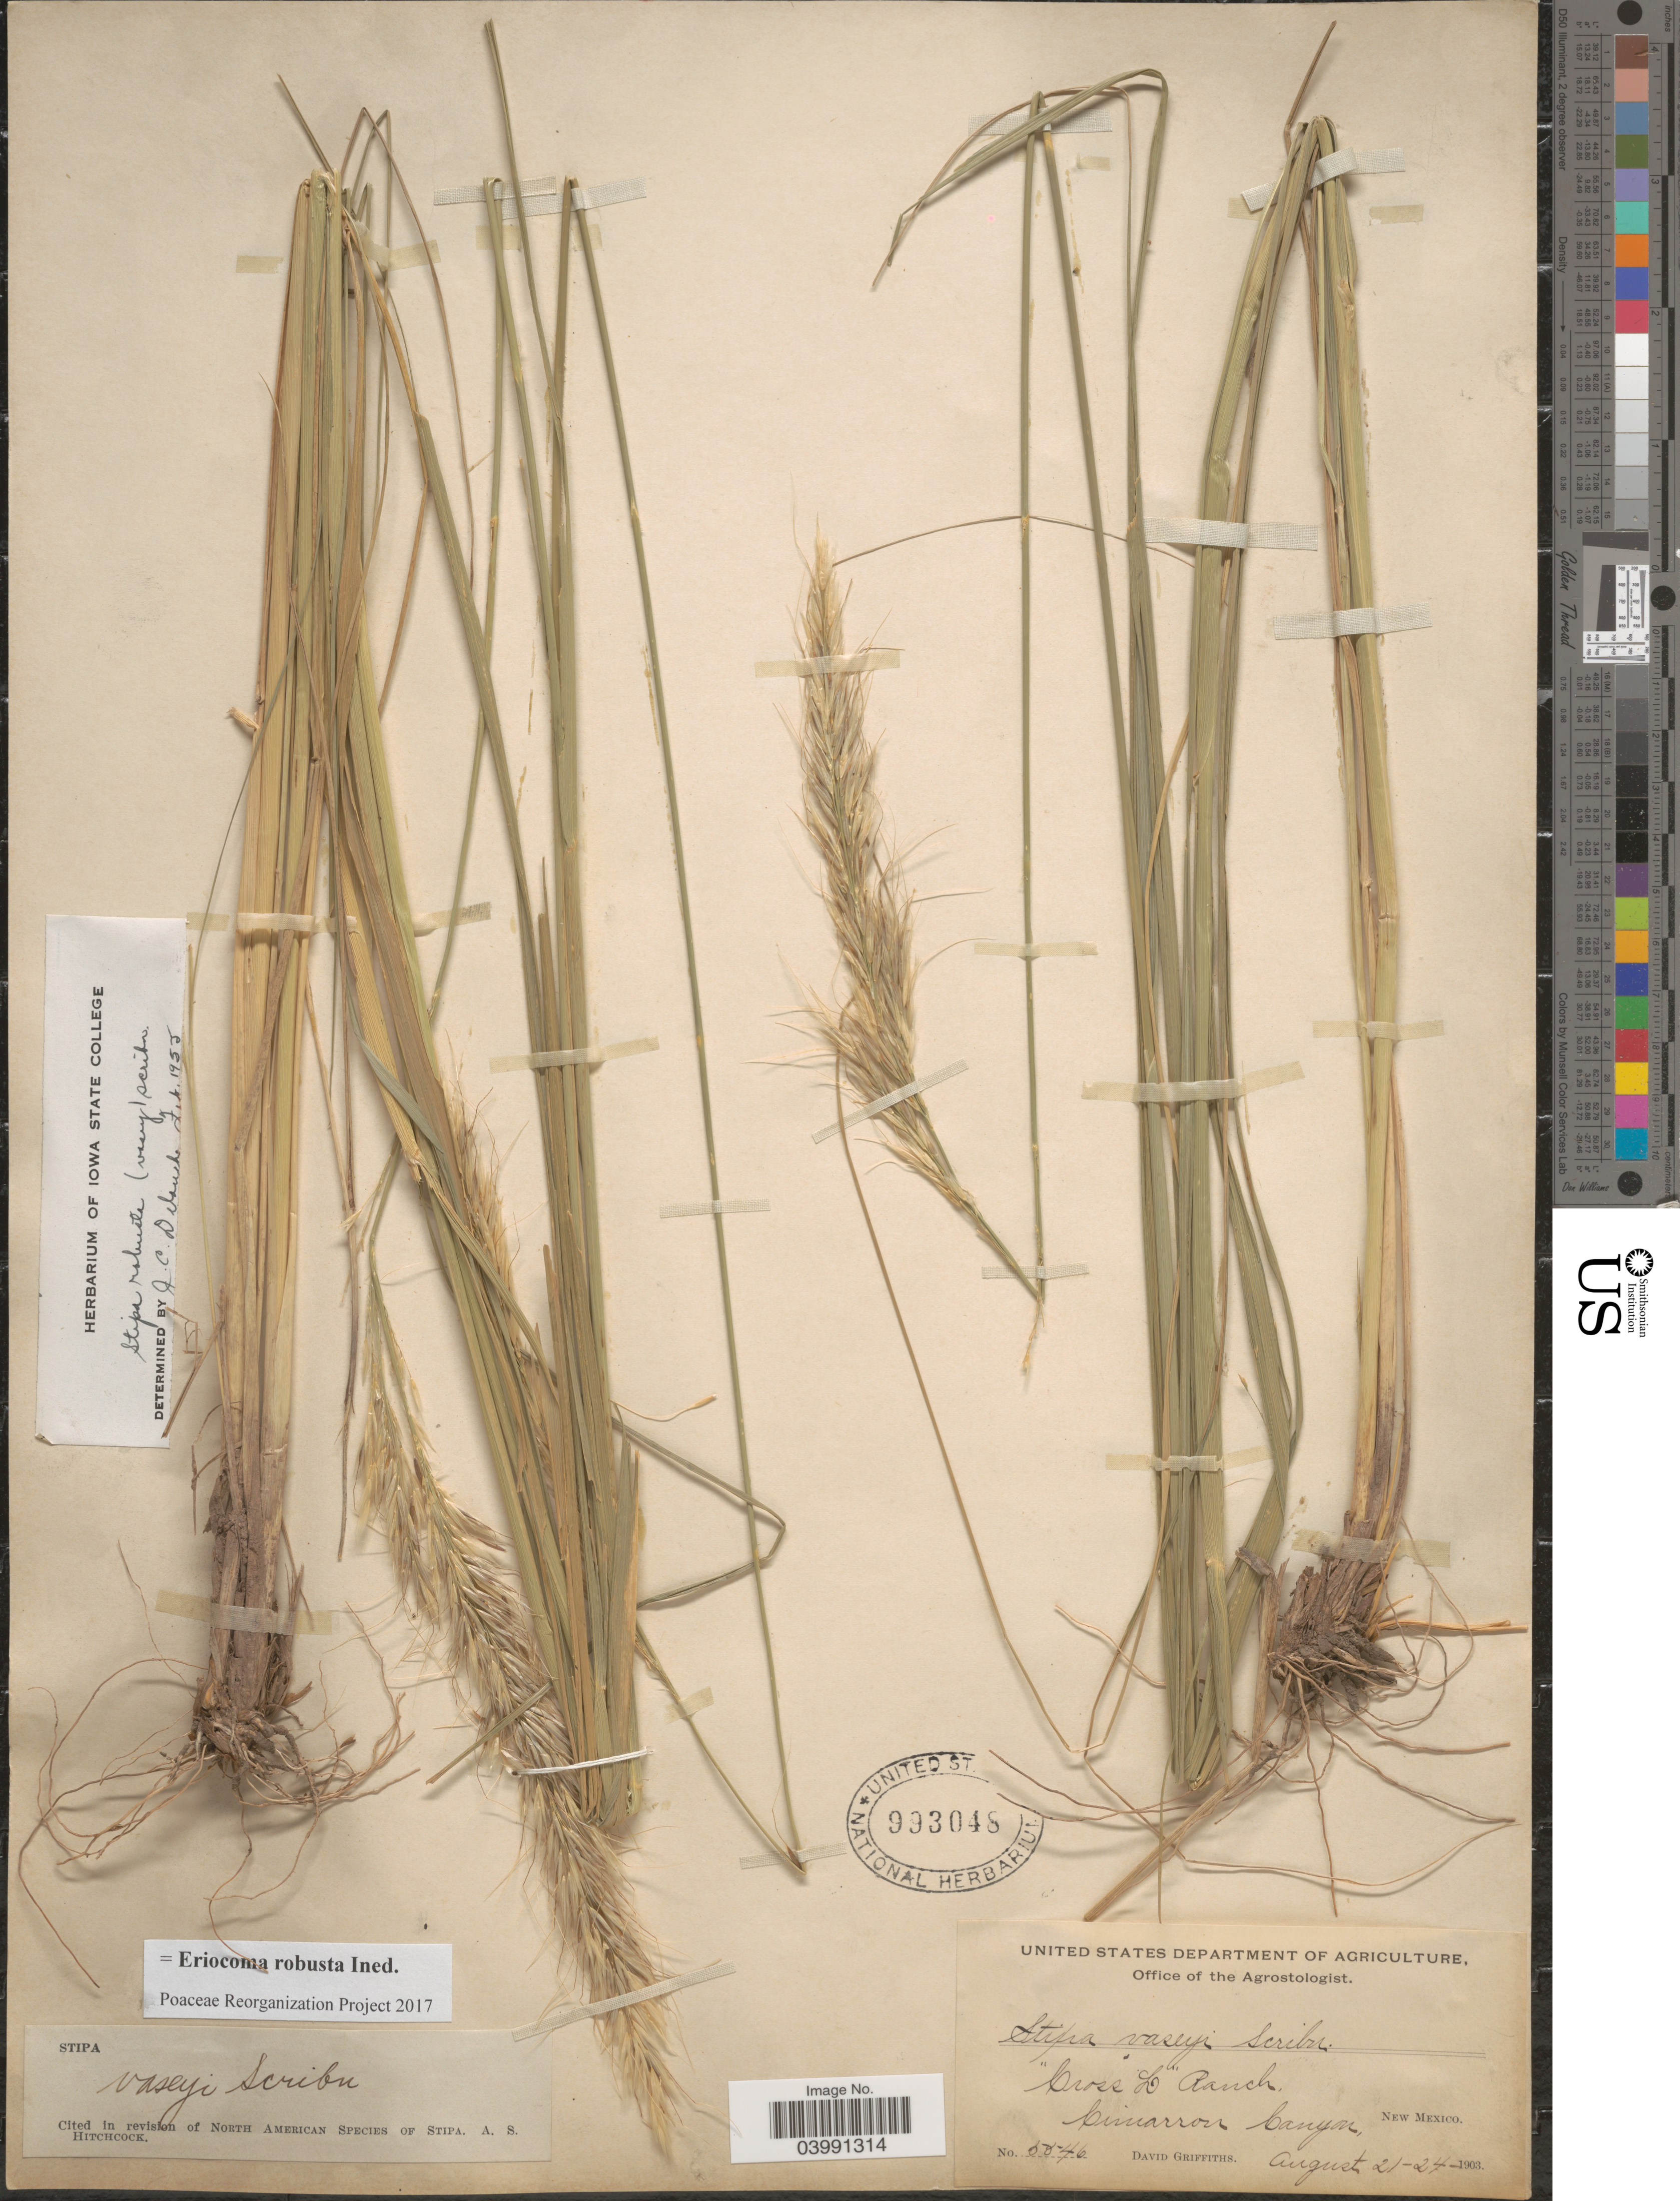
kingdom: Plantae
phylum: Tracheophyta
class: Liliopsida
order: Poales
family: Poaceae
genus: Eriocoma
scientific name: Eriocoma robusta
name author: (Vasey) Romasch.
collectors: D. Griffiths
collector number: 5546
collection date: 1903-08-21/1903-08-24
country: United States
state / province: New Mexico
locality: Cross L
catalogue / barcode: US 993048